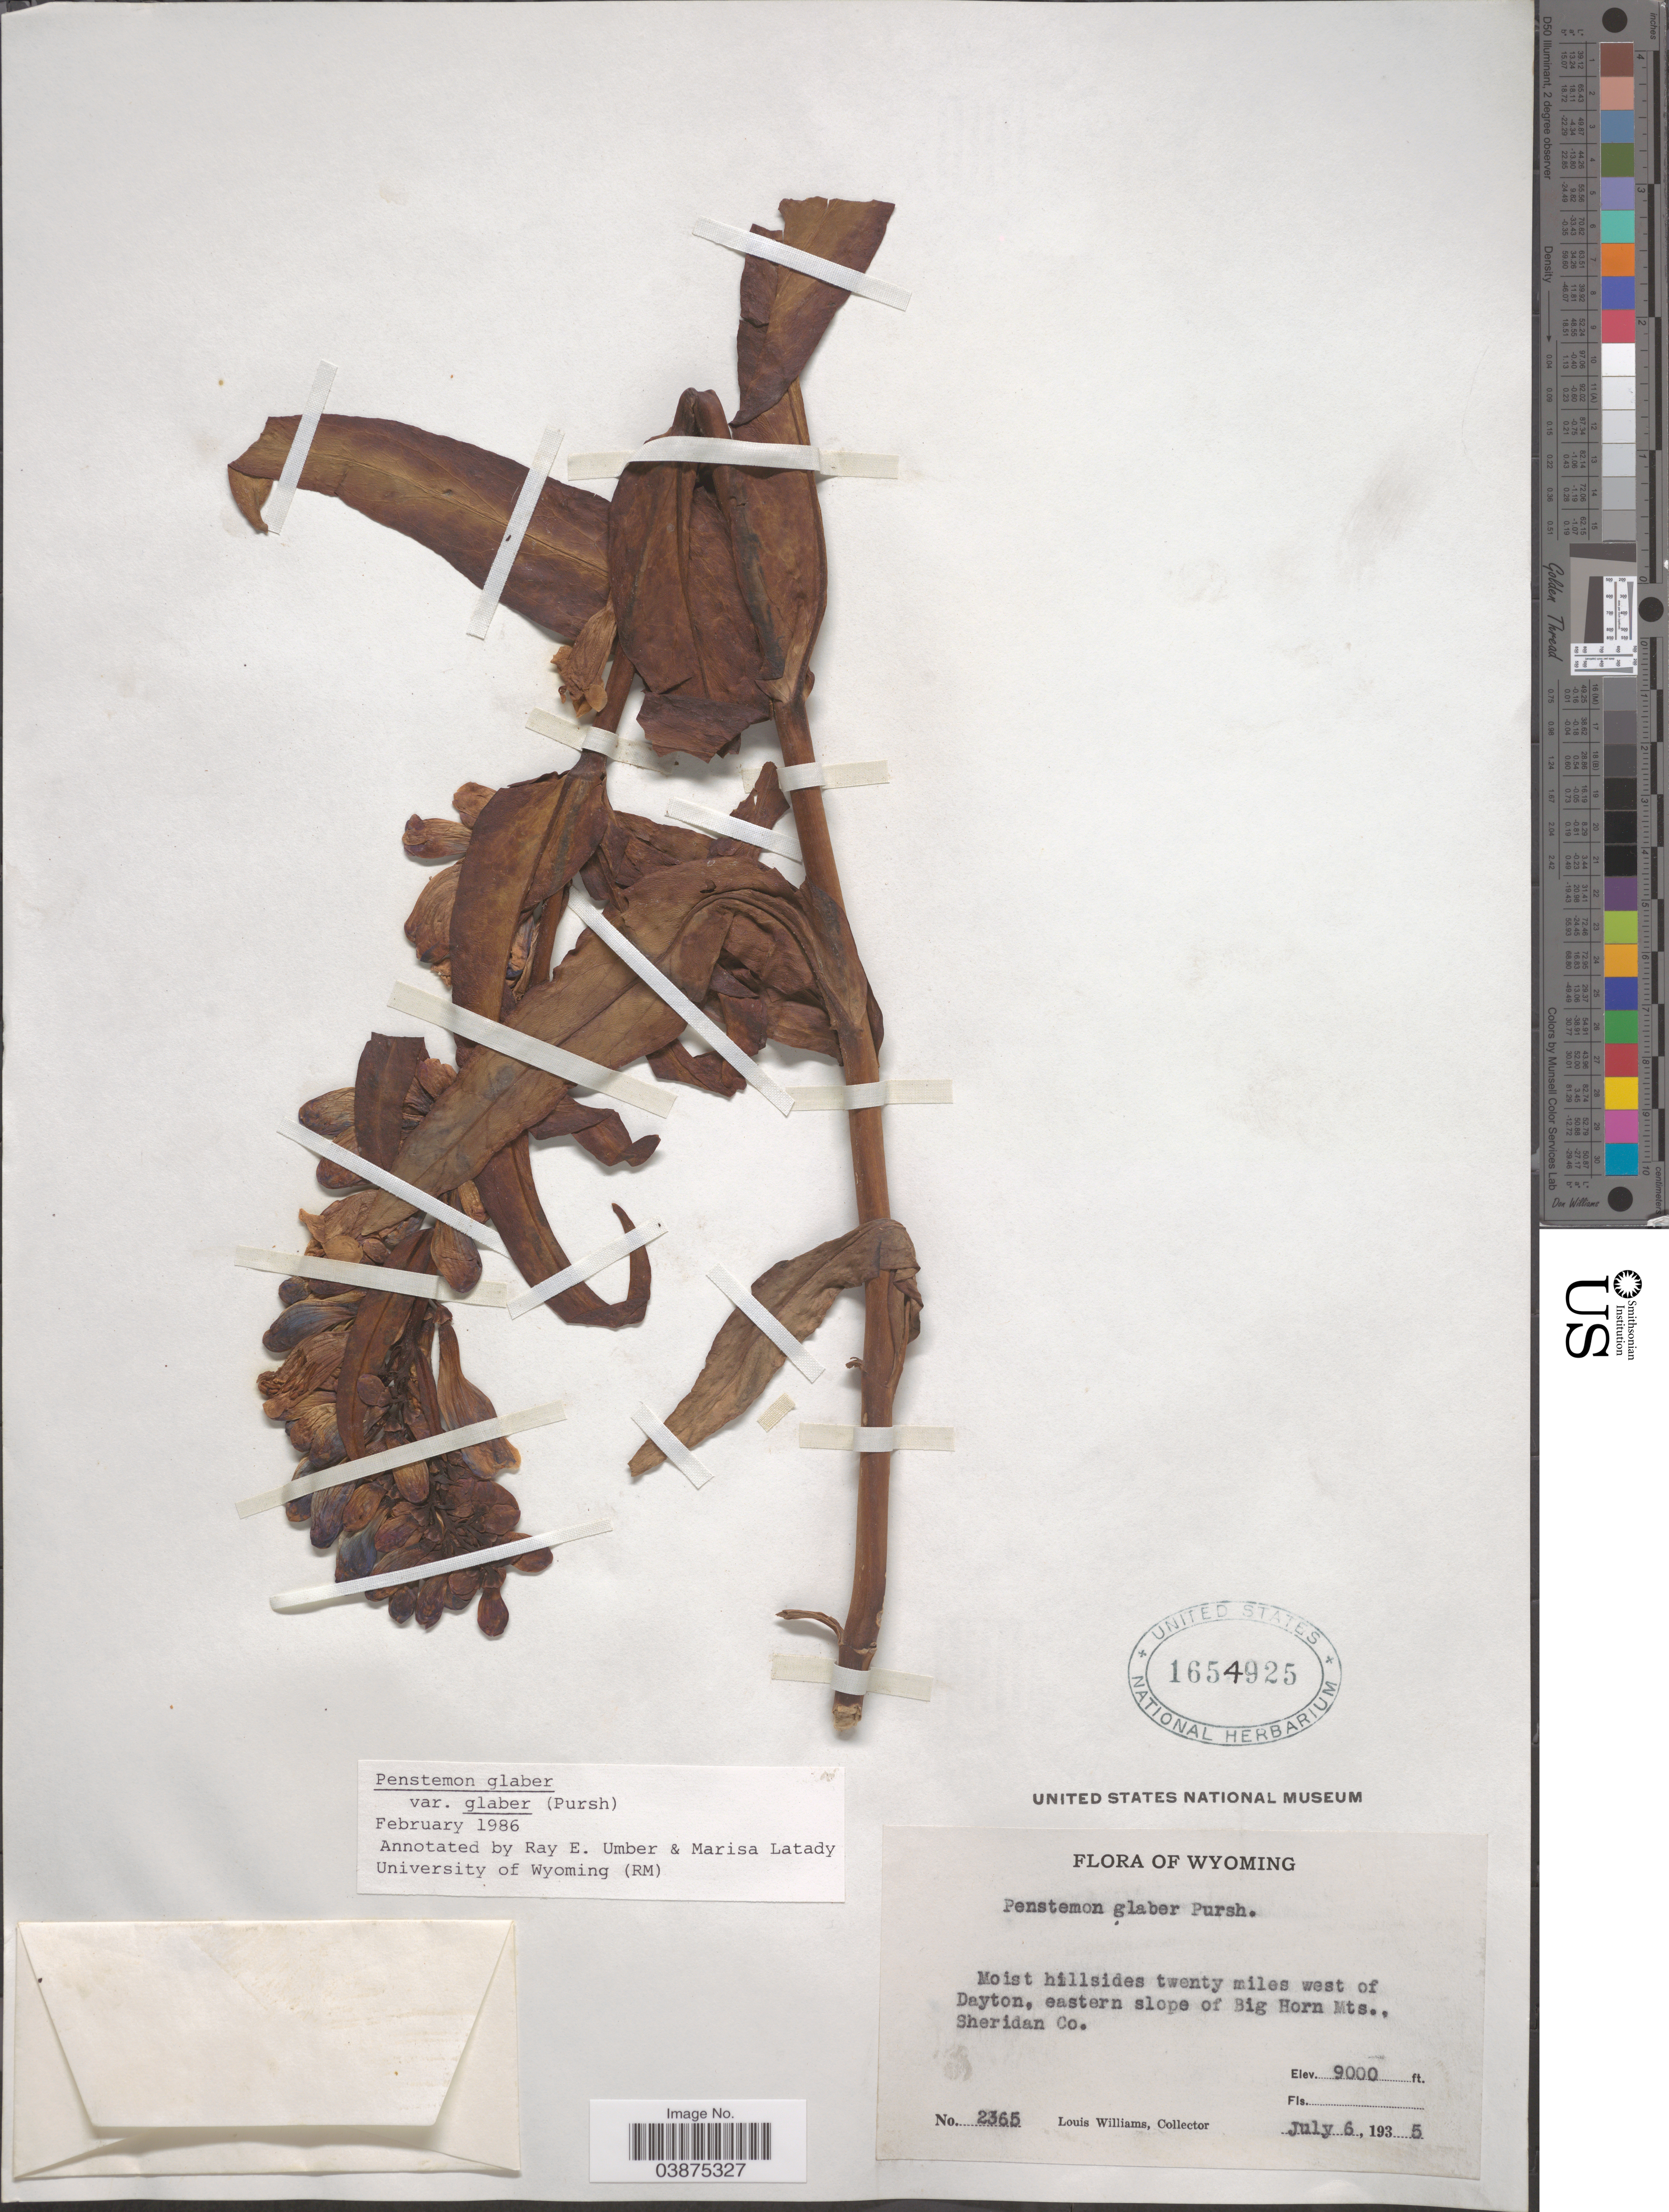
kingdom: Plantae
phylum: Tracheophyta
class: Magnoliopsida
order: Lamiales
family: Plantaginaceae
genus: Penstemon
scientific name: Penstemon glaber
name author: Pursh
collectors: L. Williams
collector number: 2365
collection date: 1935-07-06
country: United States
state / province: Wyoming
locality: Moist hillsides twenty miles west of Dayton, eastern slope of Big Horn Mts. Sheridan Co.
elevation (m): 2743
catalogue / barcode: US 1654925